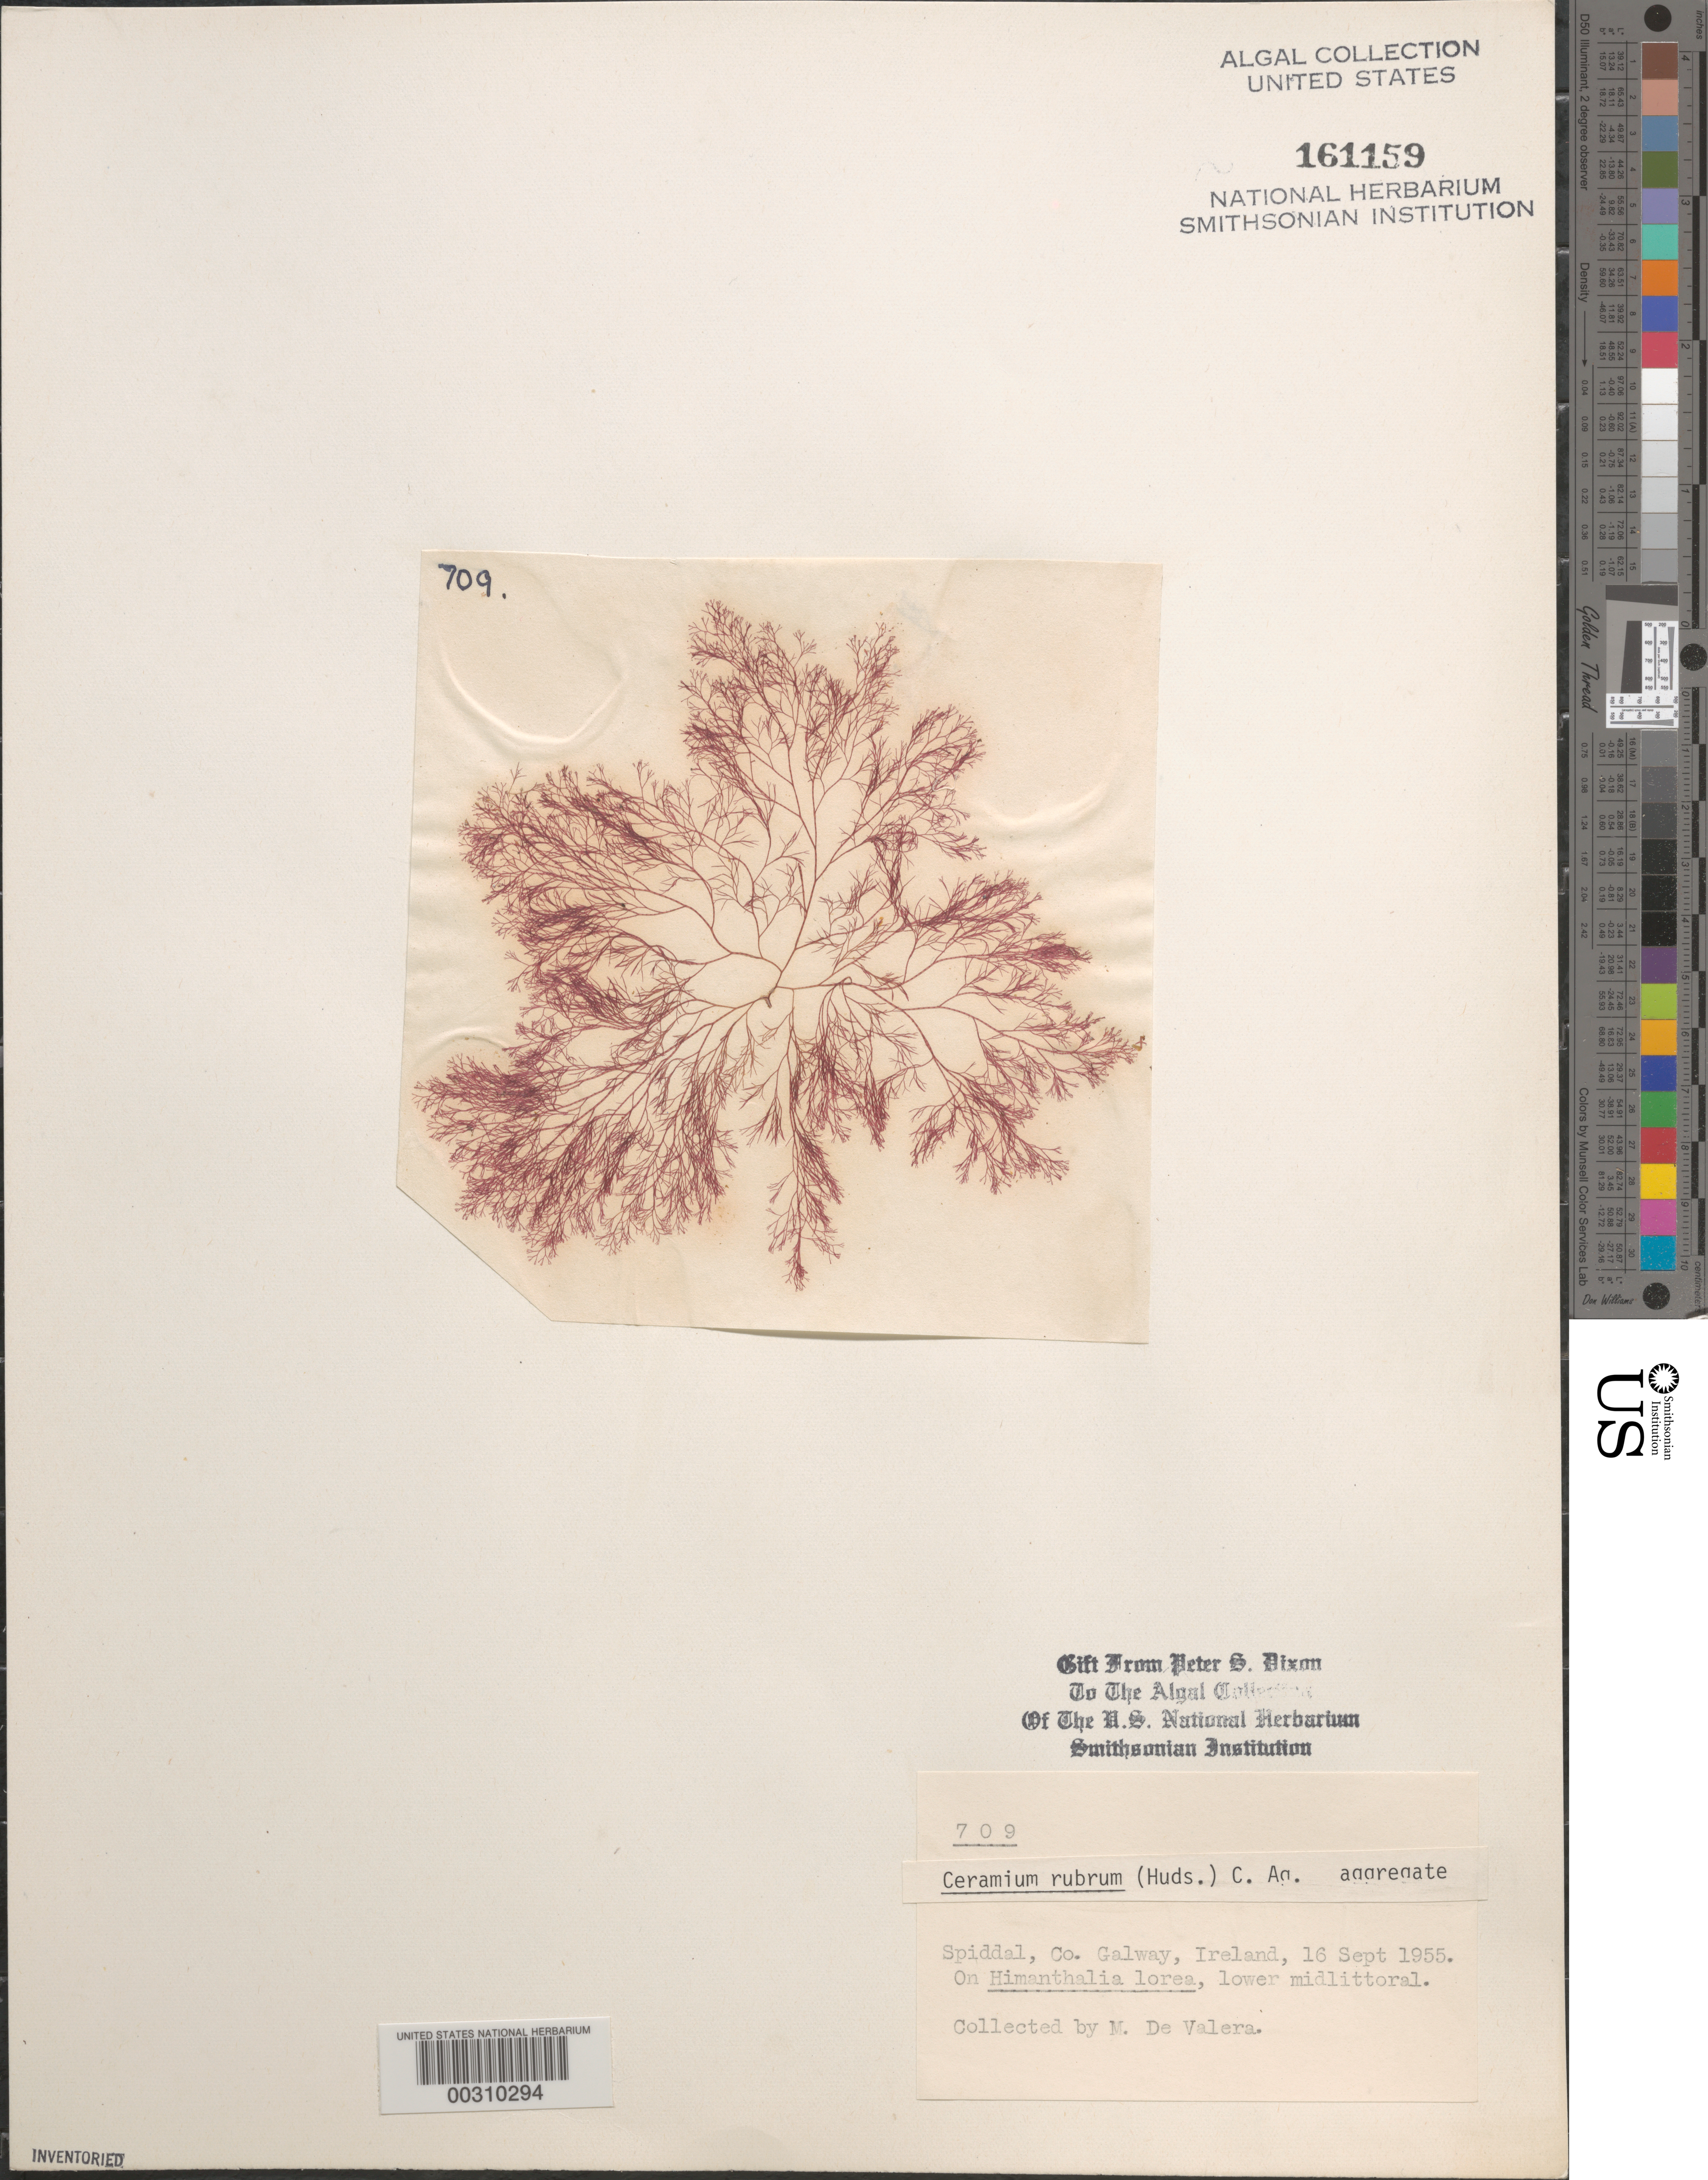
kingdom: Plantae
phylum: Rhodophyta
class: Florideophyceae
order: Ceramiales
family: Ceramiaceae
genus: Ceramium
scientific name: Ceramium rubrum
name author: C. Agardh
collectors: M. De Valera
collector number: PSD 709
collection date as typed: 16 Sep 1955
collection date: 1955-09-16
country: Ireland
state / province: Connaught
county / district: Galway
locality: Spiddal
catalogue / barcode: US 161159